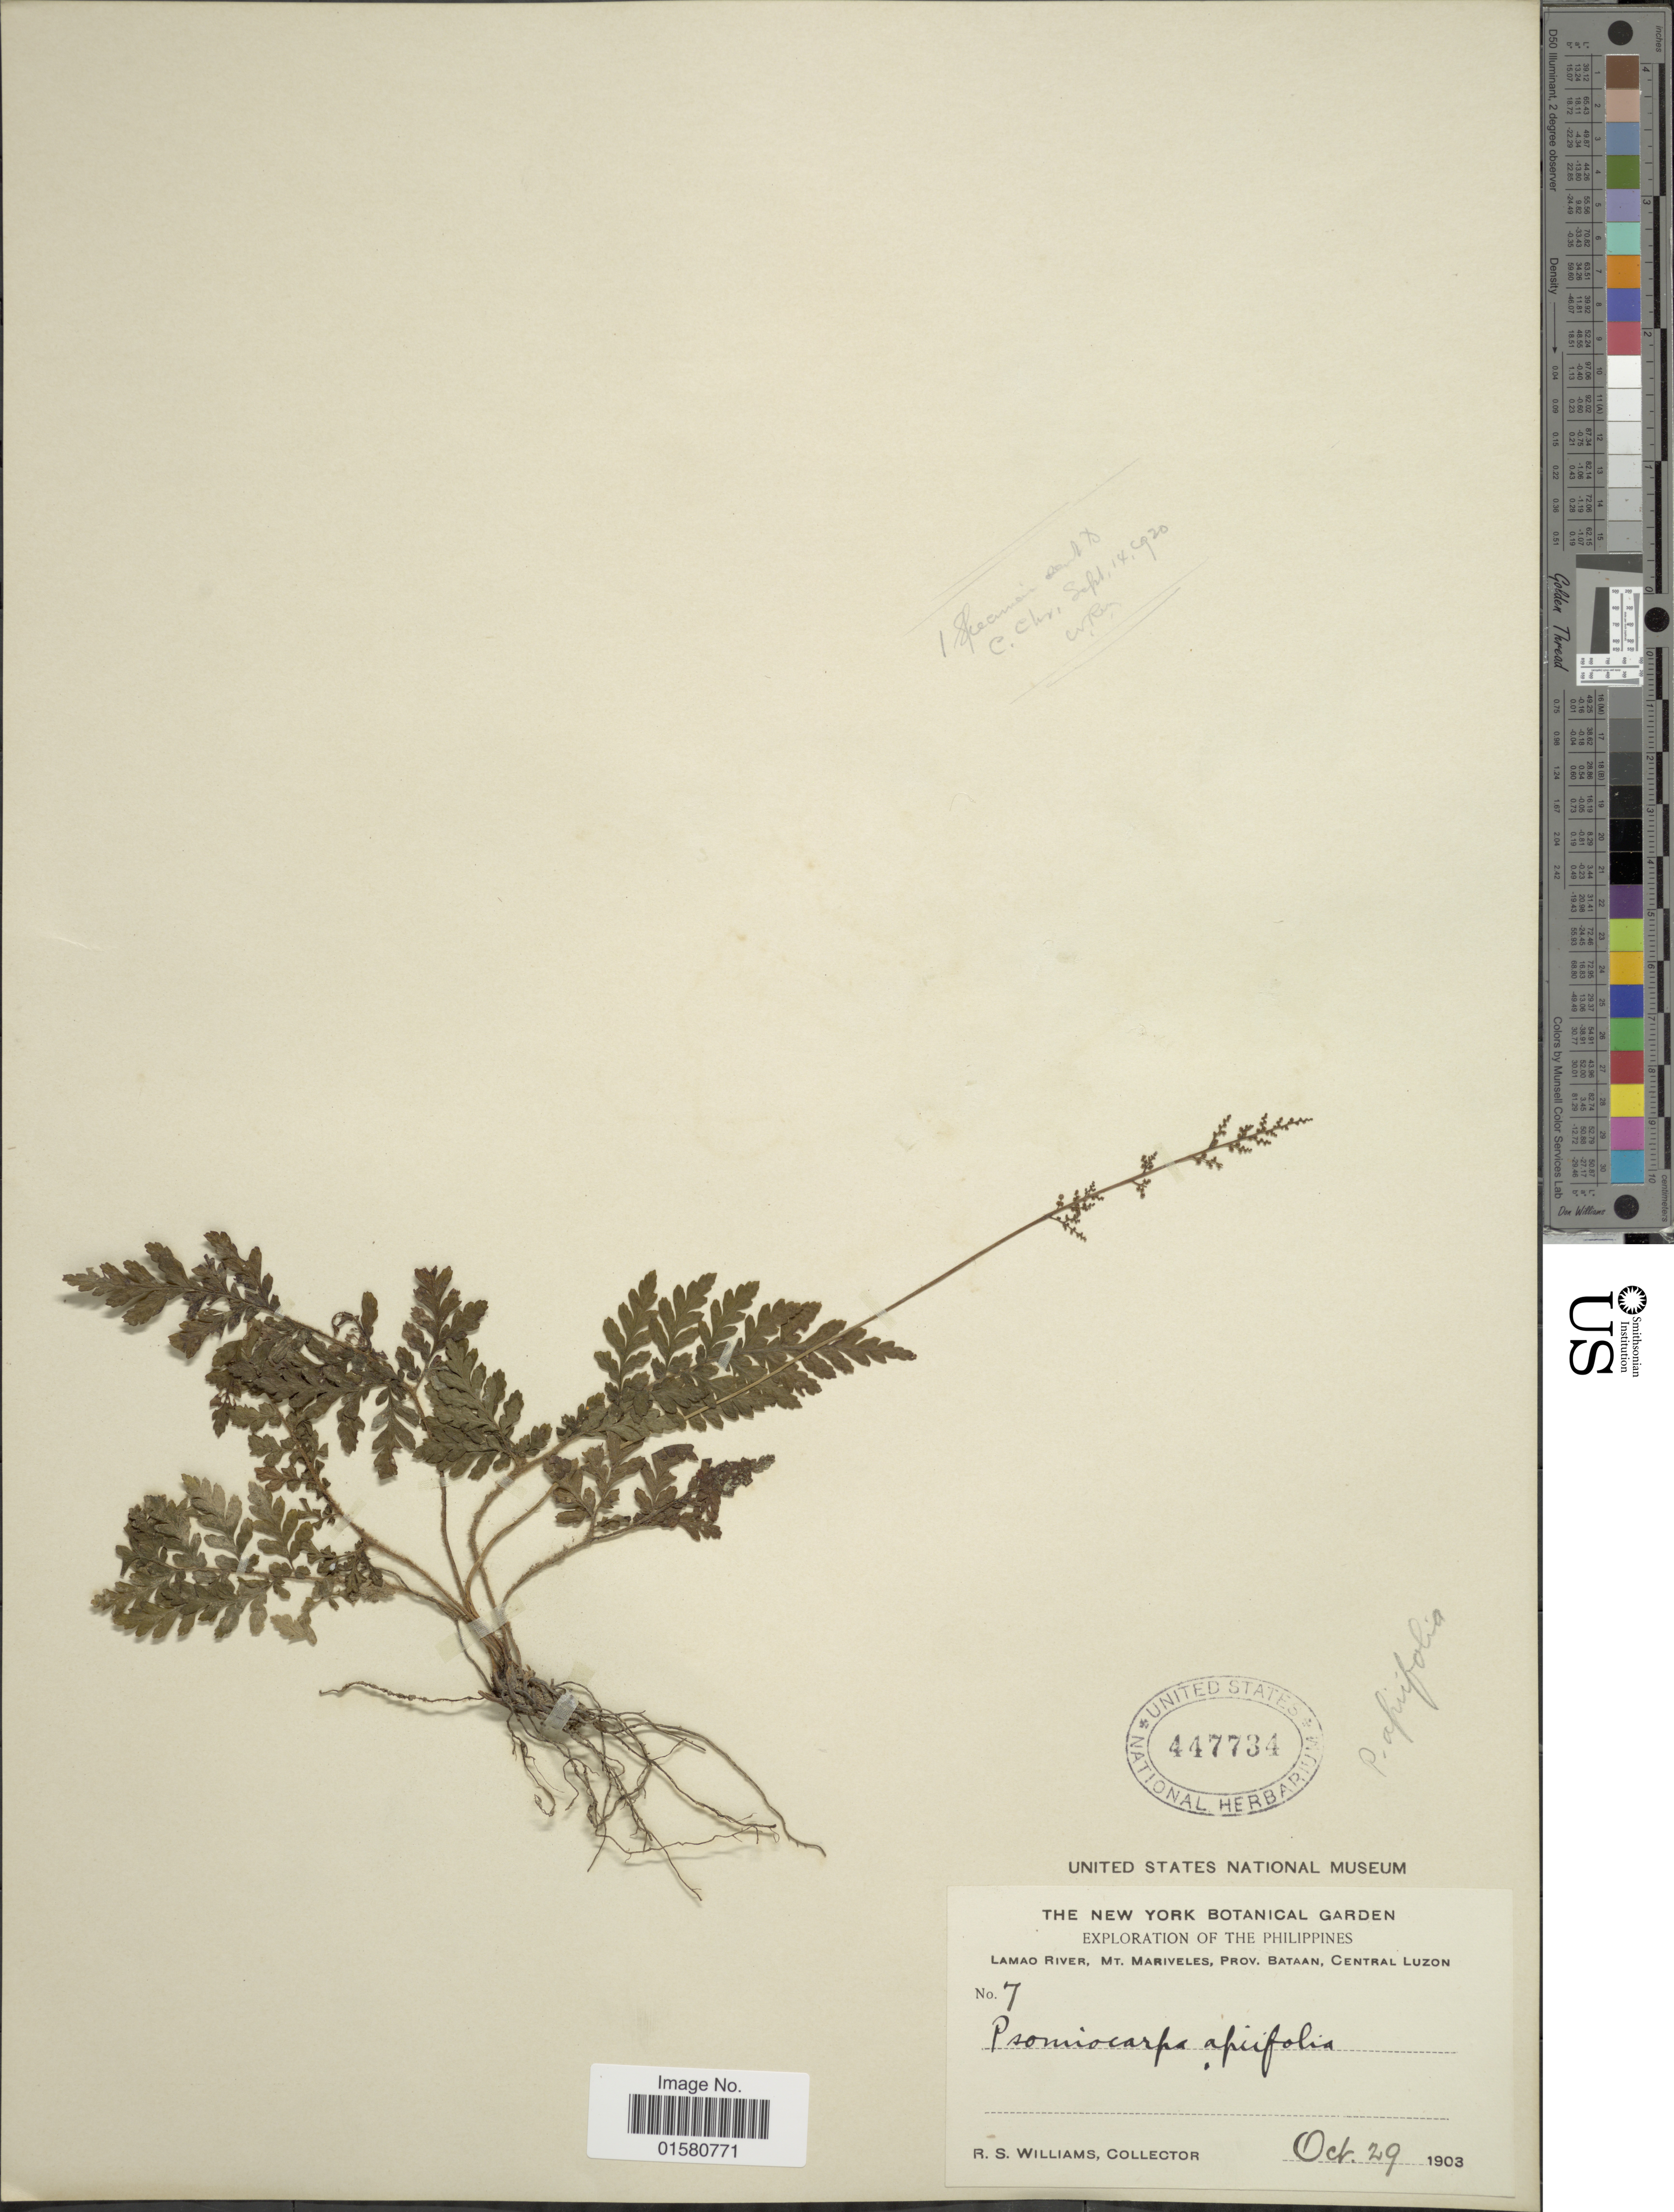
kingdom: Plantae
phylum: Tracheophyta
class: Polypodiopsida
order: Polypodiales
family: Tectariaceae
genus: Tectaria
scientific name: Tectaria apiifolia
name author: (Schkuhr) Copel.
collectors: R. S. Williams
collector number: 7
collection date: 1903-10-29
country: Philippines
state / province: Central Luzon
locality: Lamao River, Mt. Mariveles, Prv. Bataan, Central Luzon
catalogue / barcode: US 447734